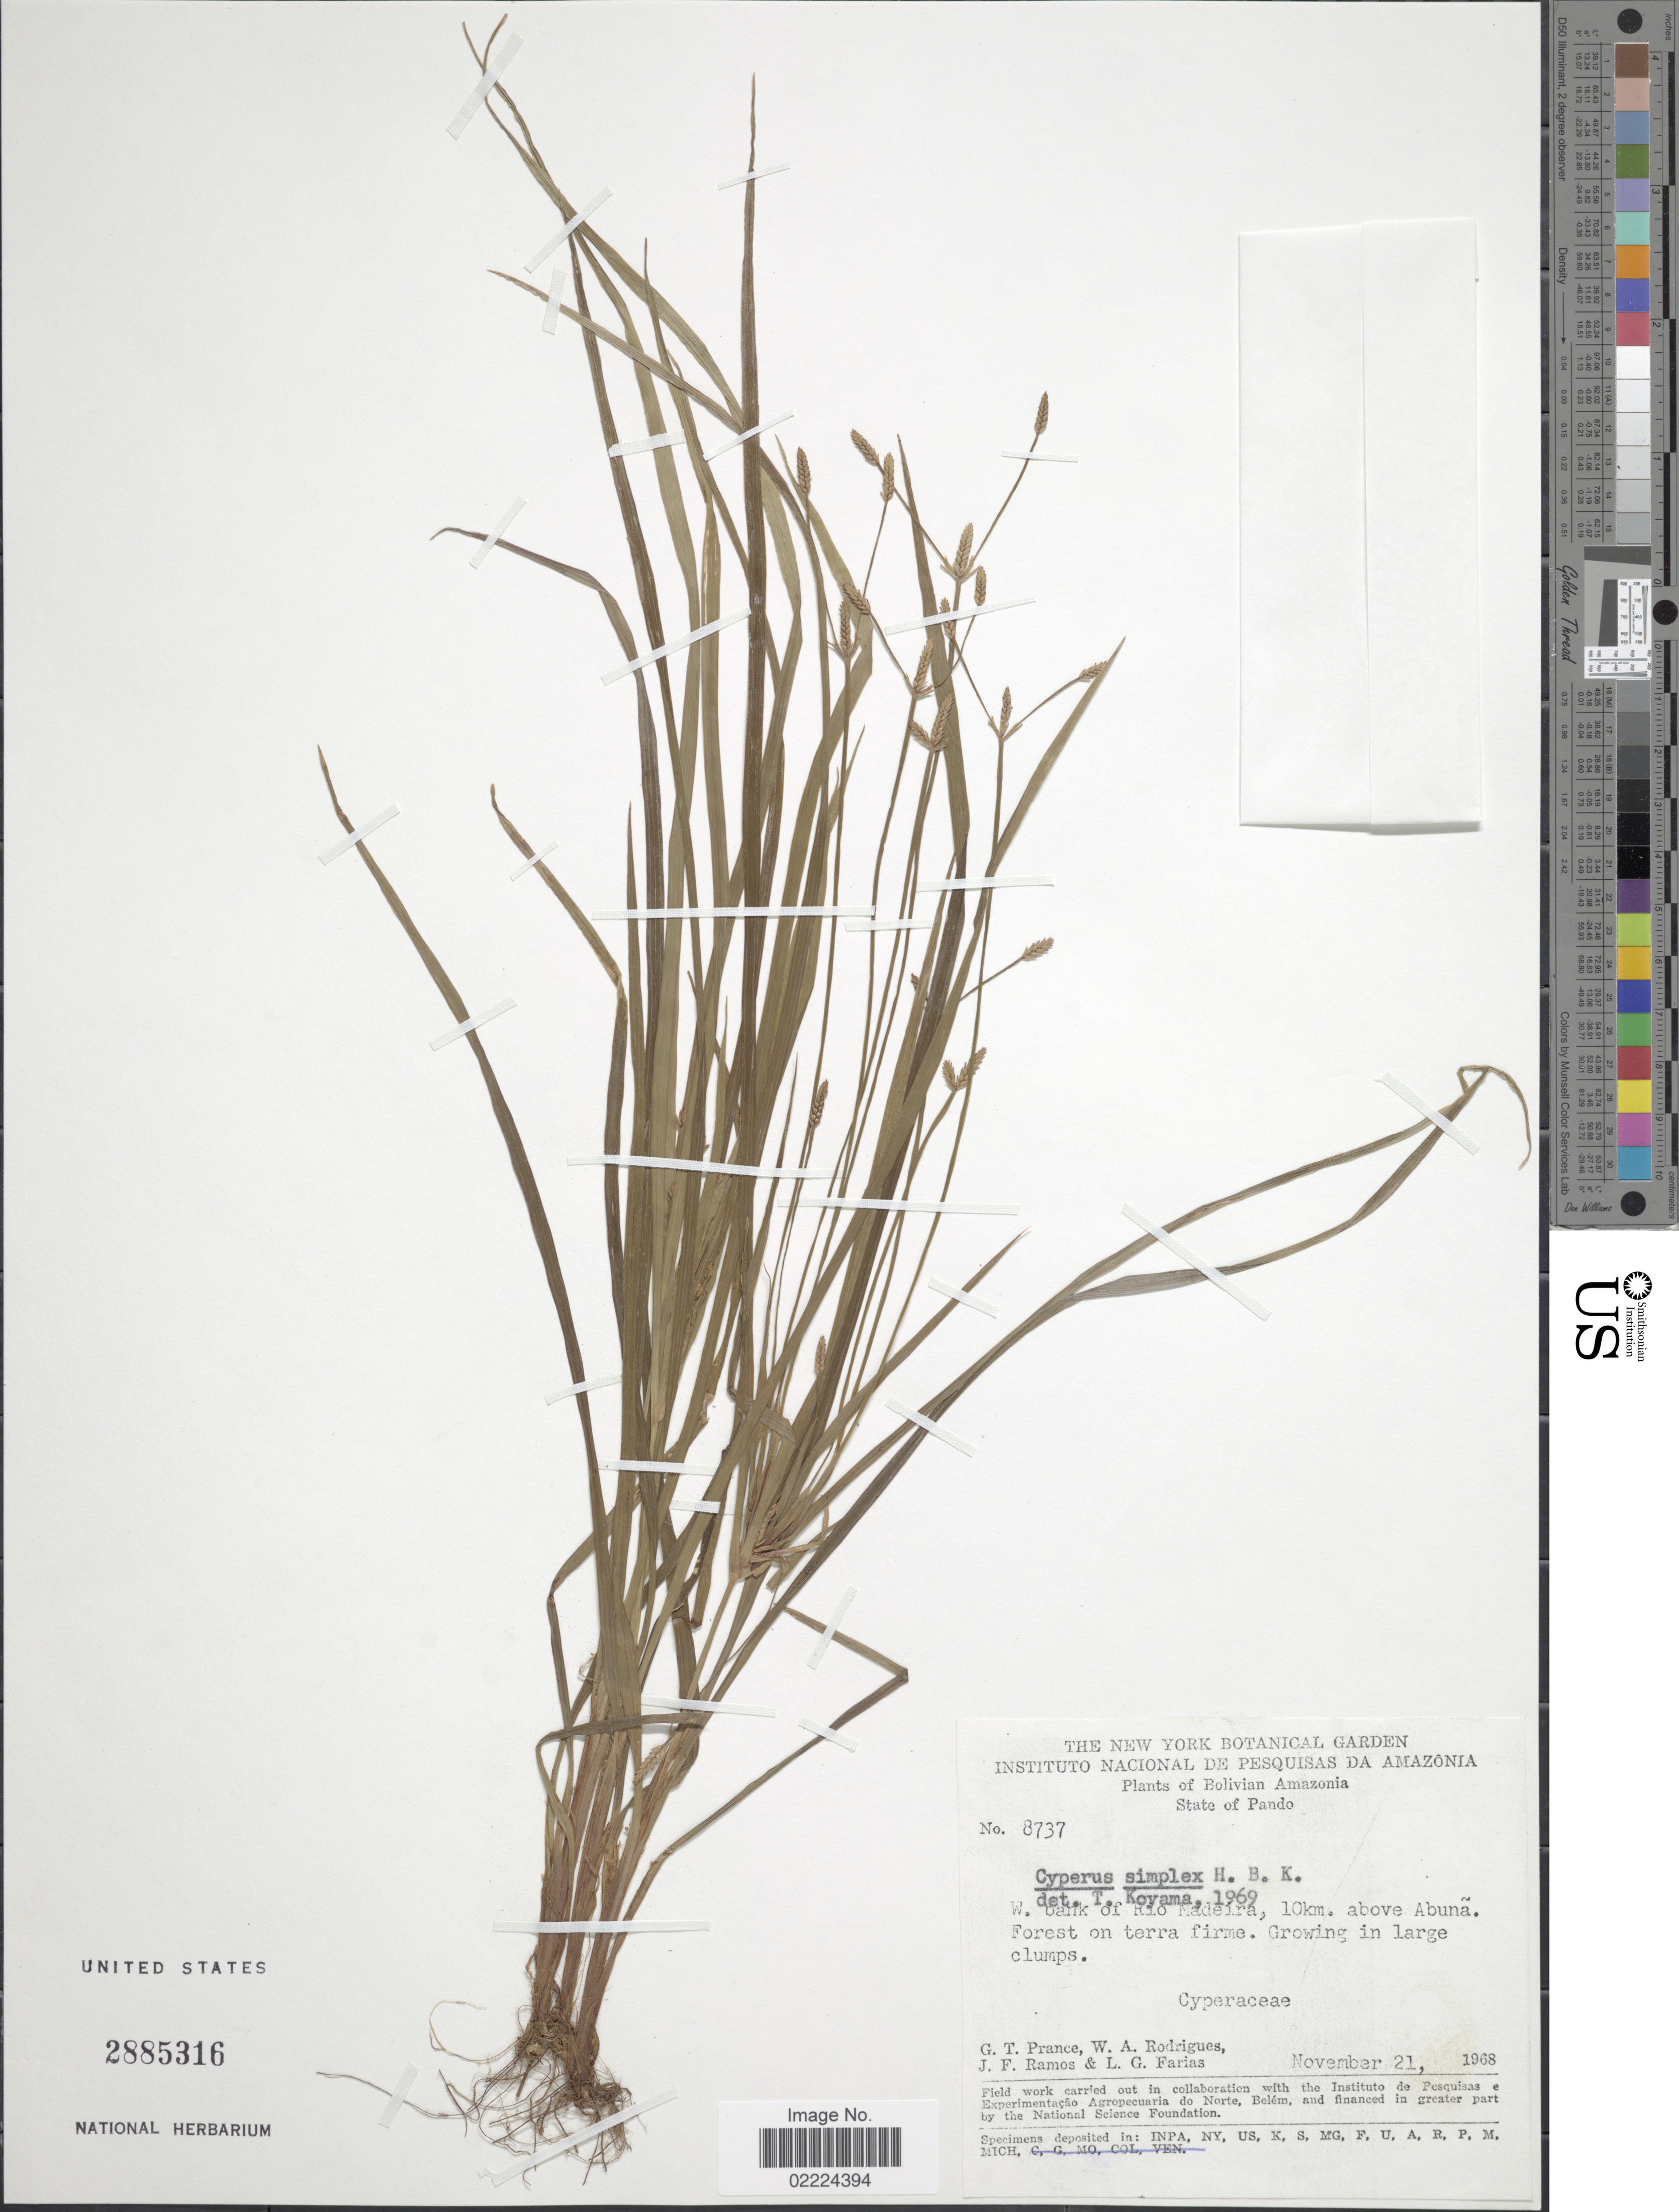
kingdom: Plantae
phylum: Tracheophyta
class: Liliopsida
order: Poales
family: Cyperaceae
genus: Cyperus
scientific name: Cyperus simplex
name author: Kunth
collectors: G. T. Prance, W. A. Rodrigues, J. F. Ramos & L. G. Farias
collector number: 8737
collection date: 1968-11-21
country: Bolivia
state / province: Pando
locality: Bolivian Amazonia, W. bank of Rio Madeira, 10 km. above Abuna. Forest on terra firme.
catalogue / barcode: US 2885316